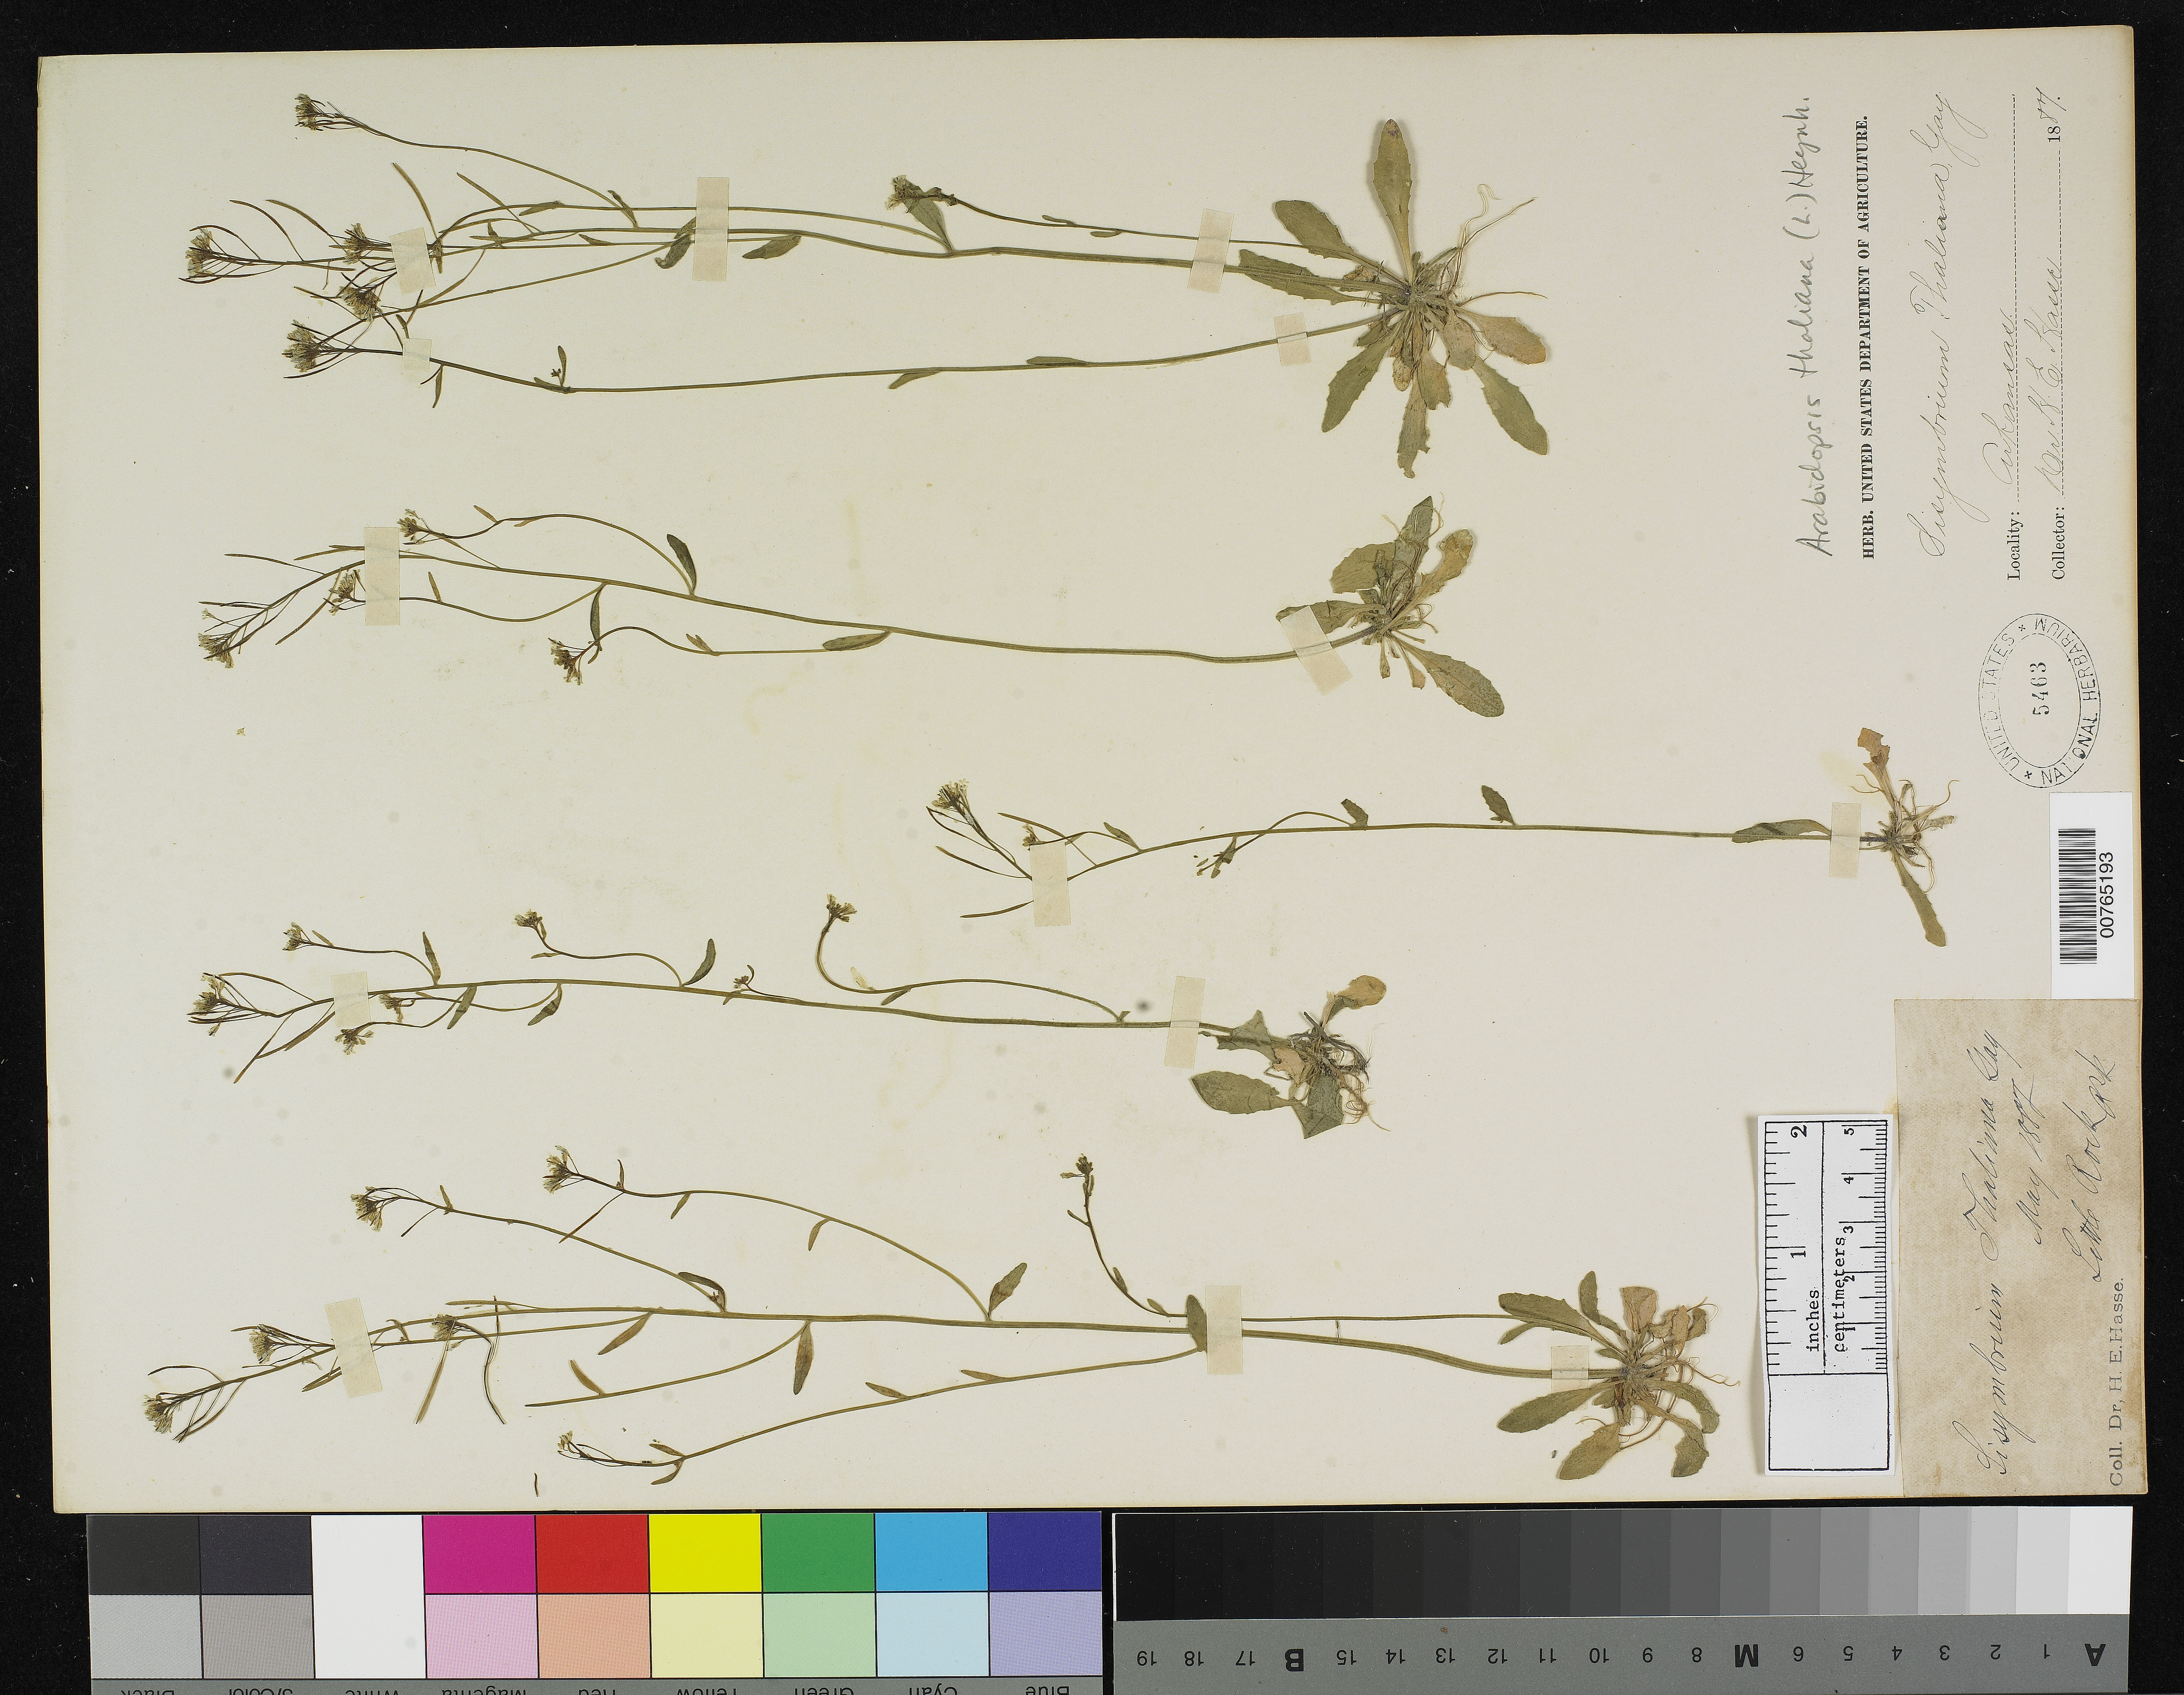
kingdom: Plantae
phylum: Tracheophyta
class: Magnoliopsida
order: Brassicales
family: Brassicaceae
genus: Arabidopsis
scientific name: Arabidopsis thaliana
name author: (L.) Heynh.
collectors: H. E. Hasse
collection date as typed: May 1887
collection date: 1887-05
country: United States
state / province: Arkansas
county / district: Pulaski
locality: Little Rock.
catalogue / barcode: US 5463